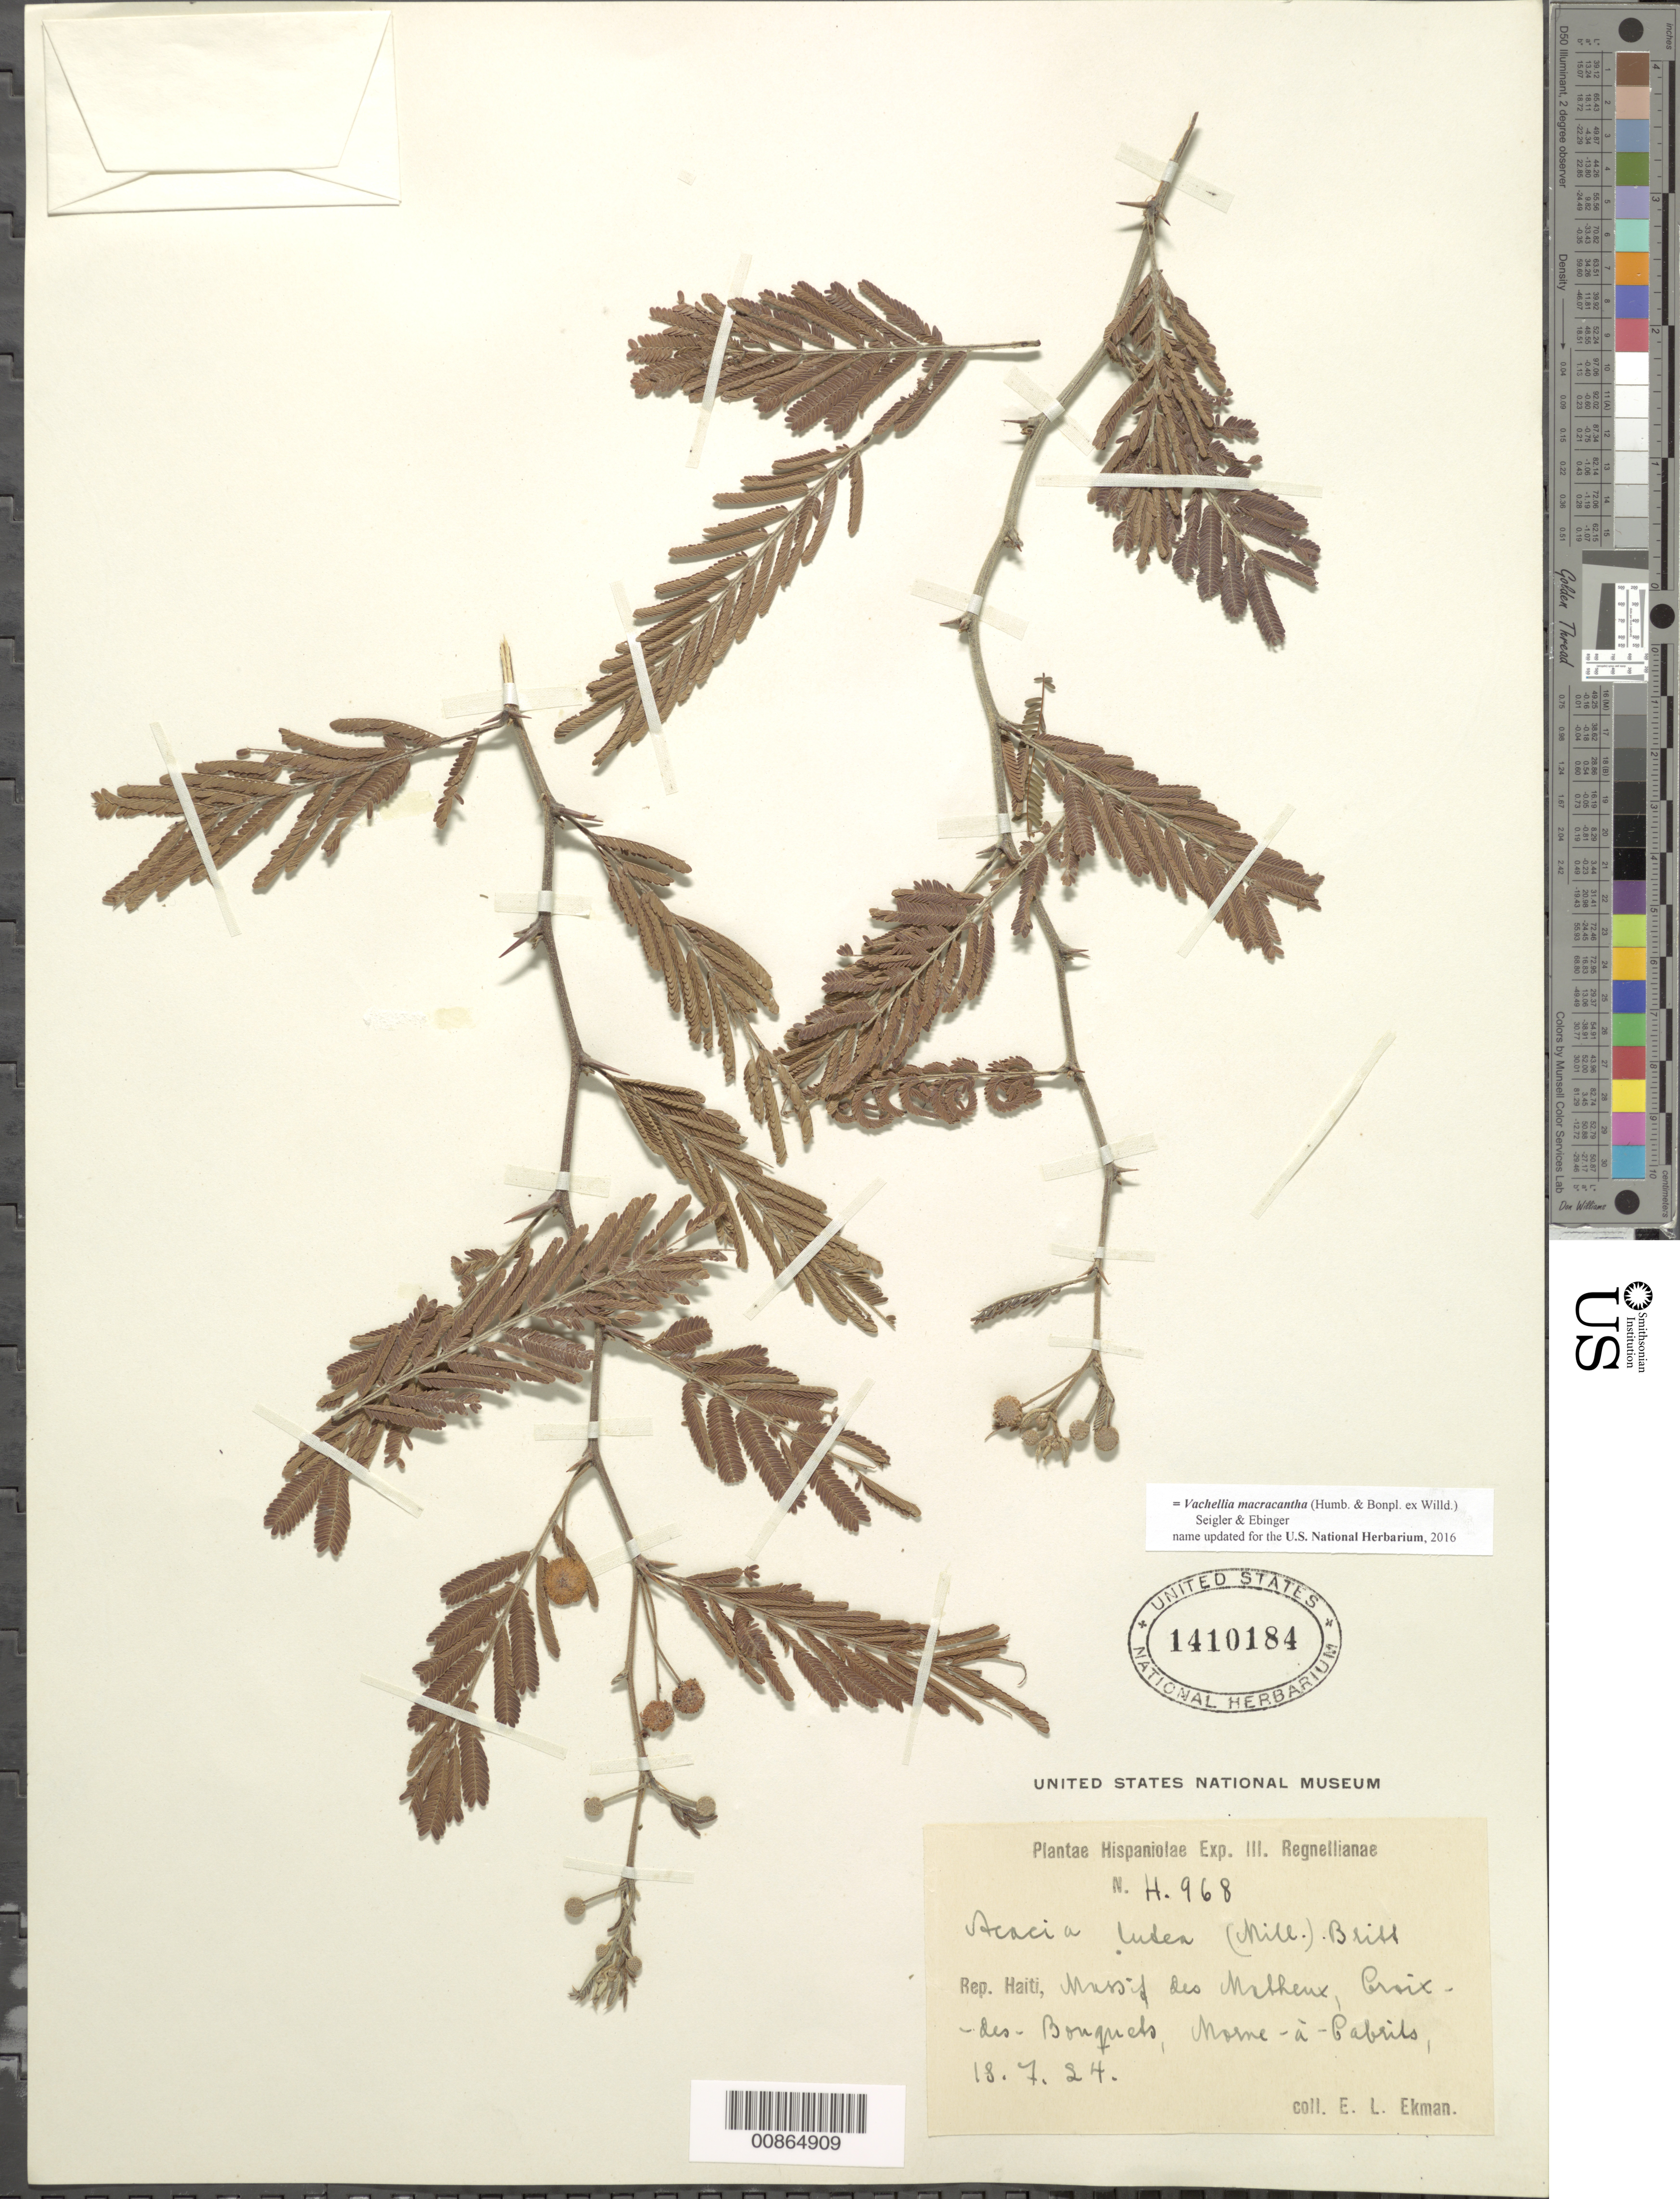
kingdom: Plantae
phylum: Tracheophyta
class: Magnoliopsida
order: Fabales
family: Fabaceae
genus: Vachellia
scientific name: Vachellia macracantha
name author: (Humb. & Bonpl. ex Willd.) Seigler & Ebinger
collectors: E. L. Ekman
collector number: H 968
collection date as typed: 18 Jul 1924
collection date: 1924-07-18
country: Haiti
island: Hispaniola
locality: Massif des Matheux, Croix des Bouquets, Morne à Cabrits.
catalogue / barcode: US 1410184